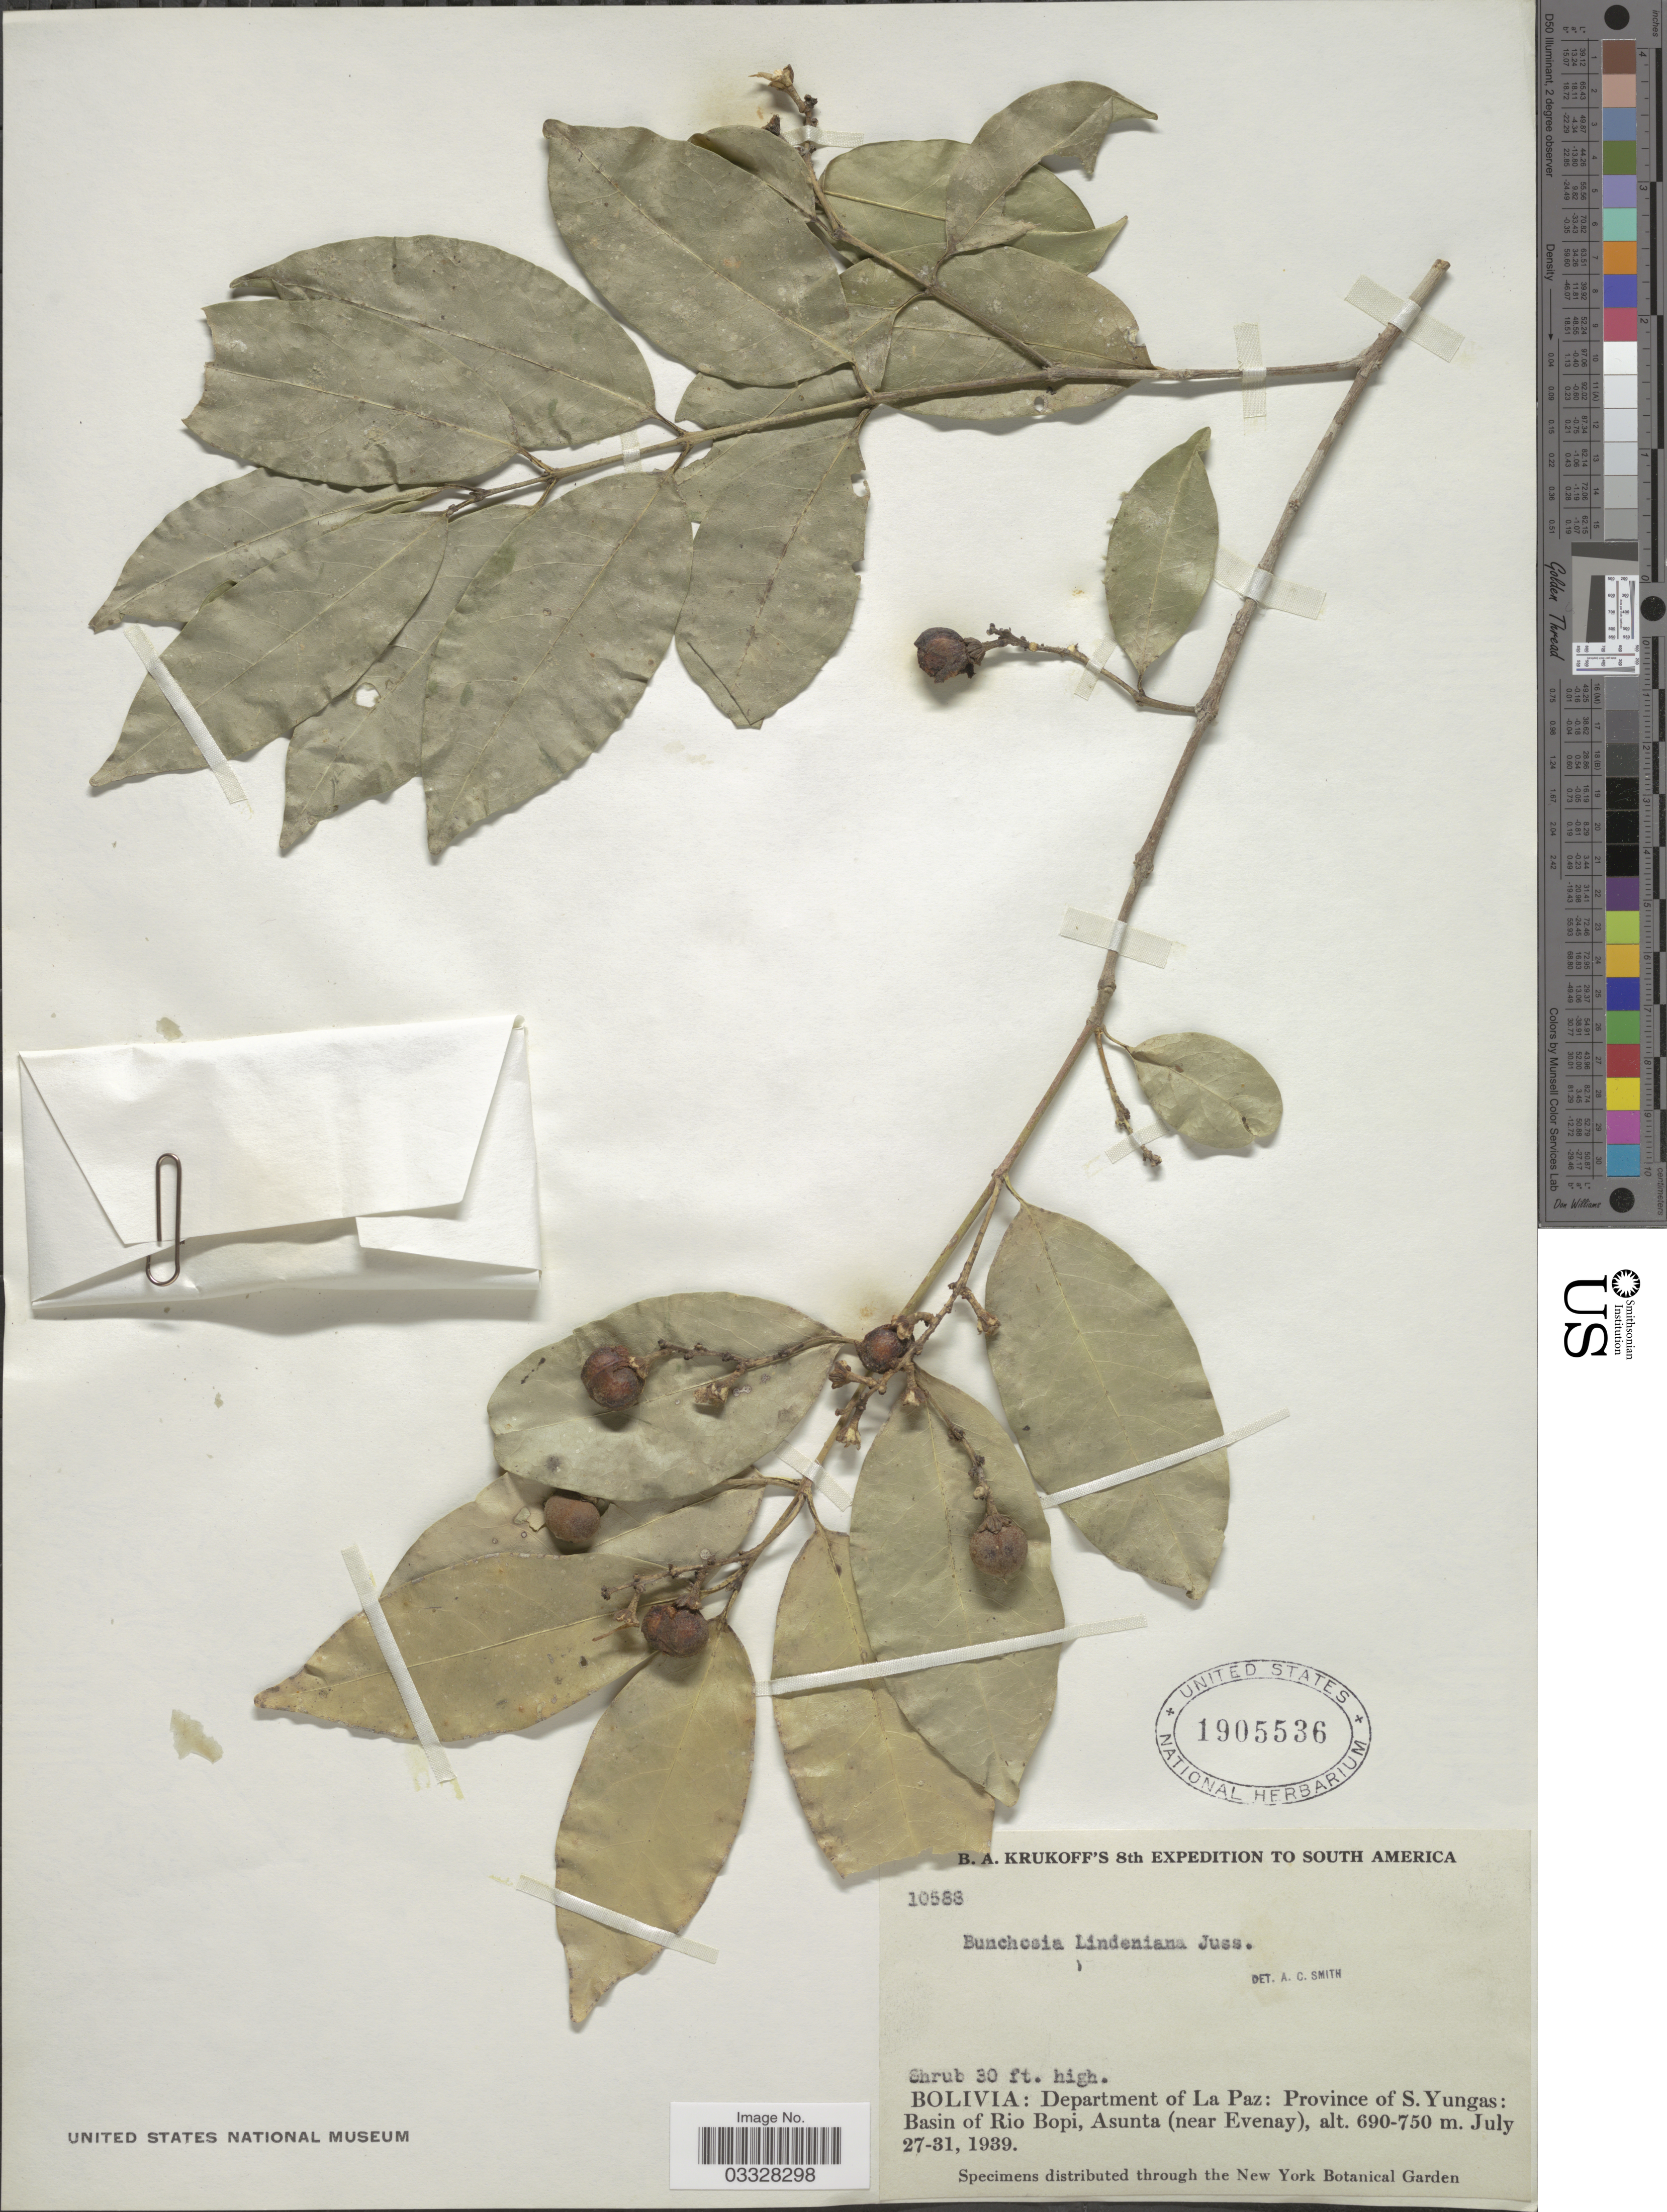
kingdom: Plantae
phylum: Tracheophyta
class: Magnoliopsida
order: Malpighiales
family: Malpighiaceae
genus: Bunchosia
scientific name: Bunchosia lindeniana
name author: A. Juss.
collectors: B. A. Krukoff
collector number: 10588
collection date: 1939-07-27/1939-07-31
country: Bolivia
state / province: La Paz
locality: Department of La Paz: Province of S. Yungas: Basin of Rio Bopi, Asunta (near Evenay).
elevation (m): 690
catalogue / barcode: US 1905536